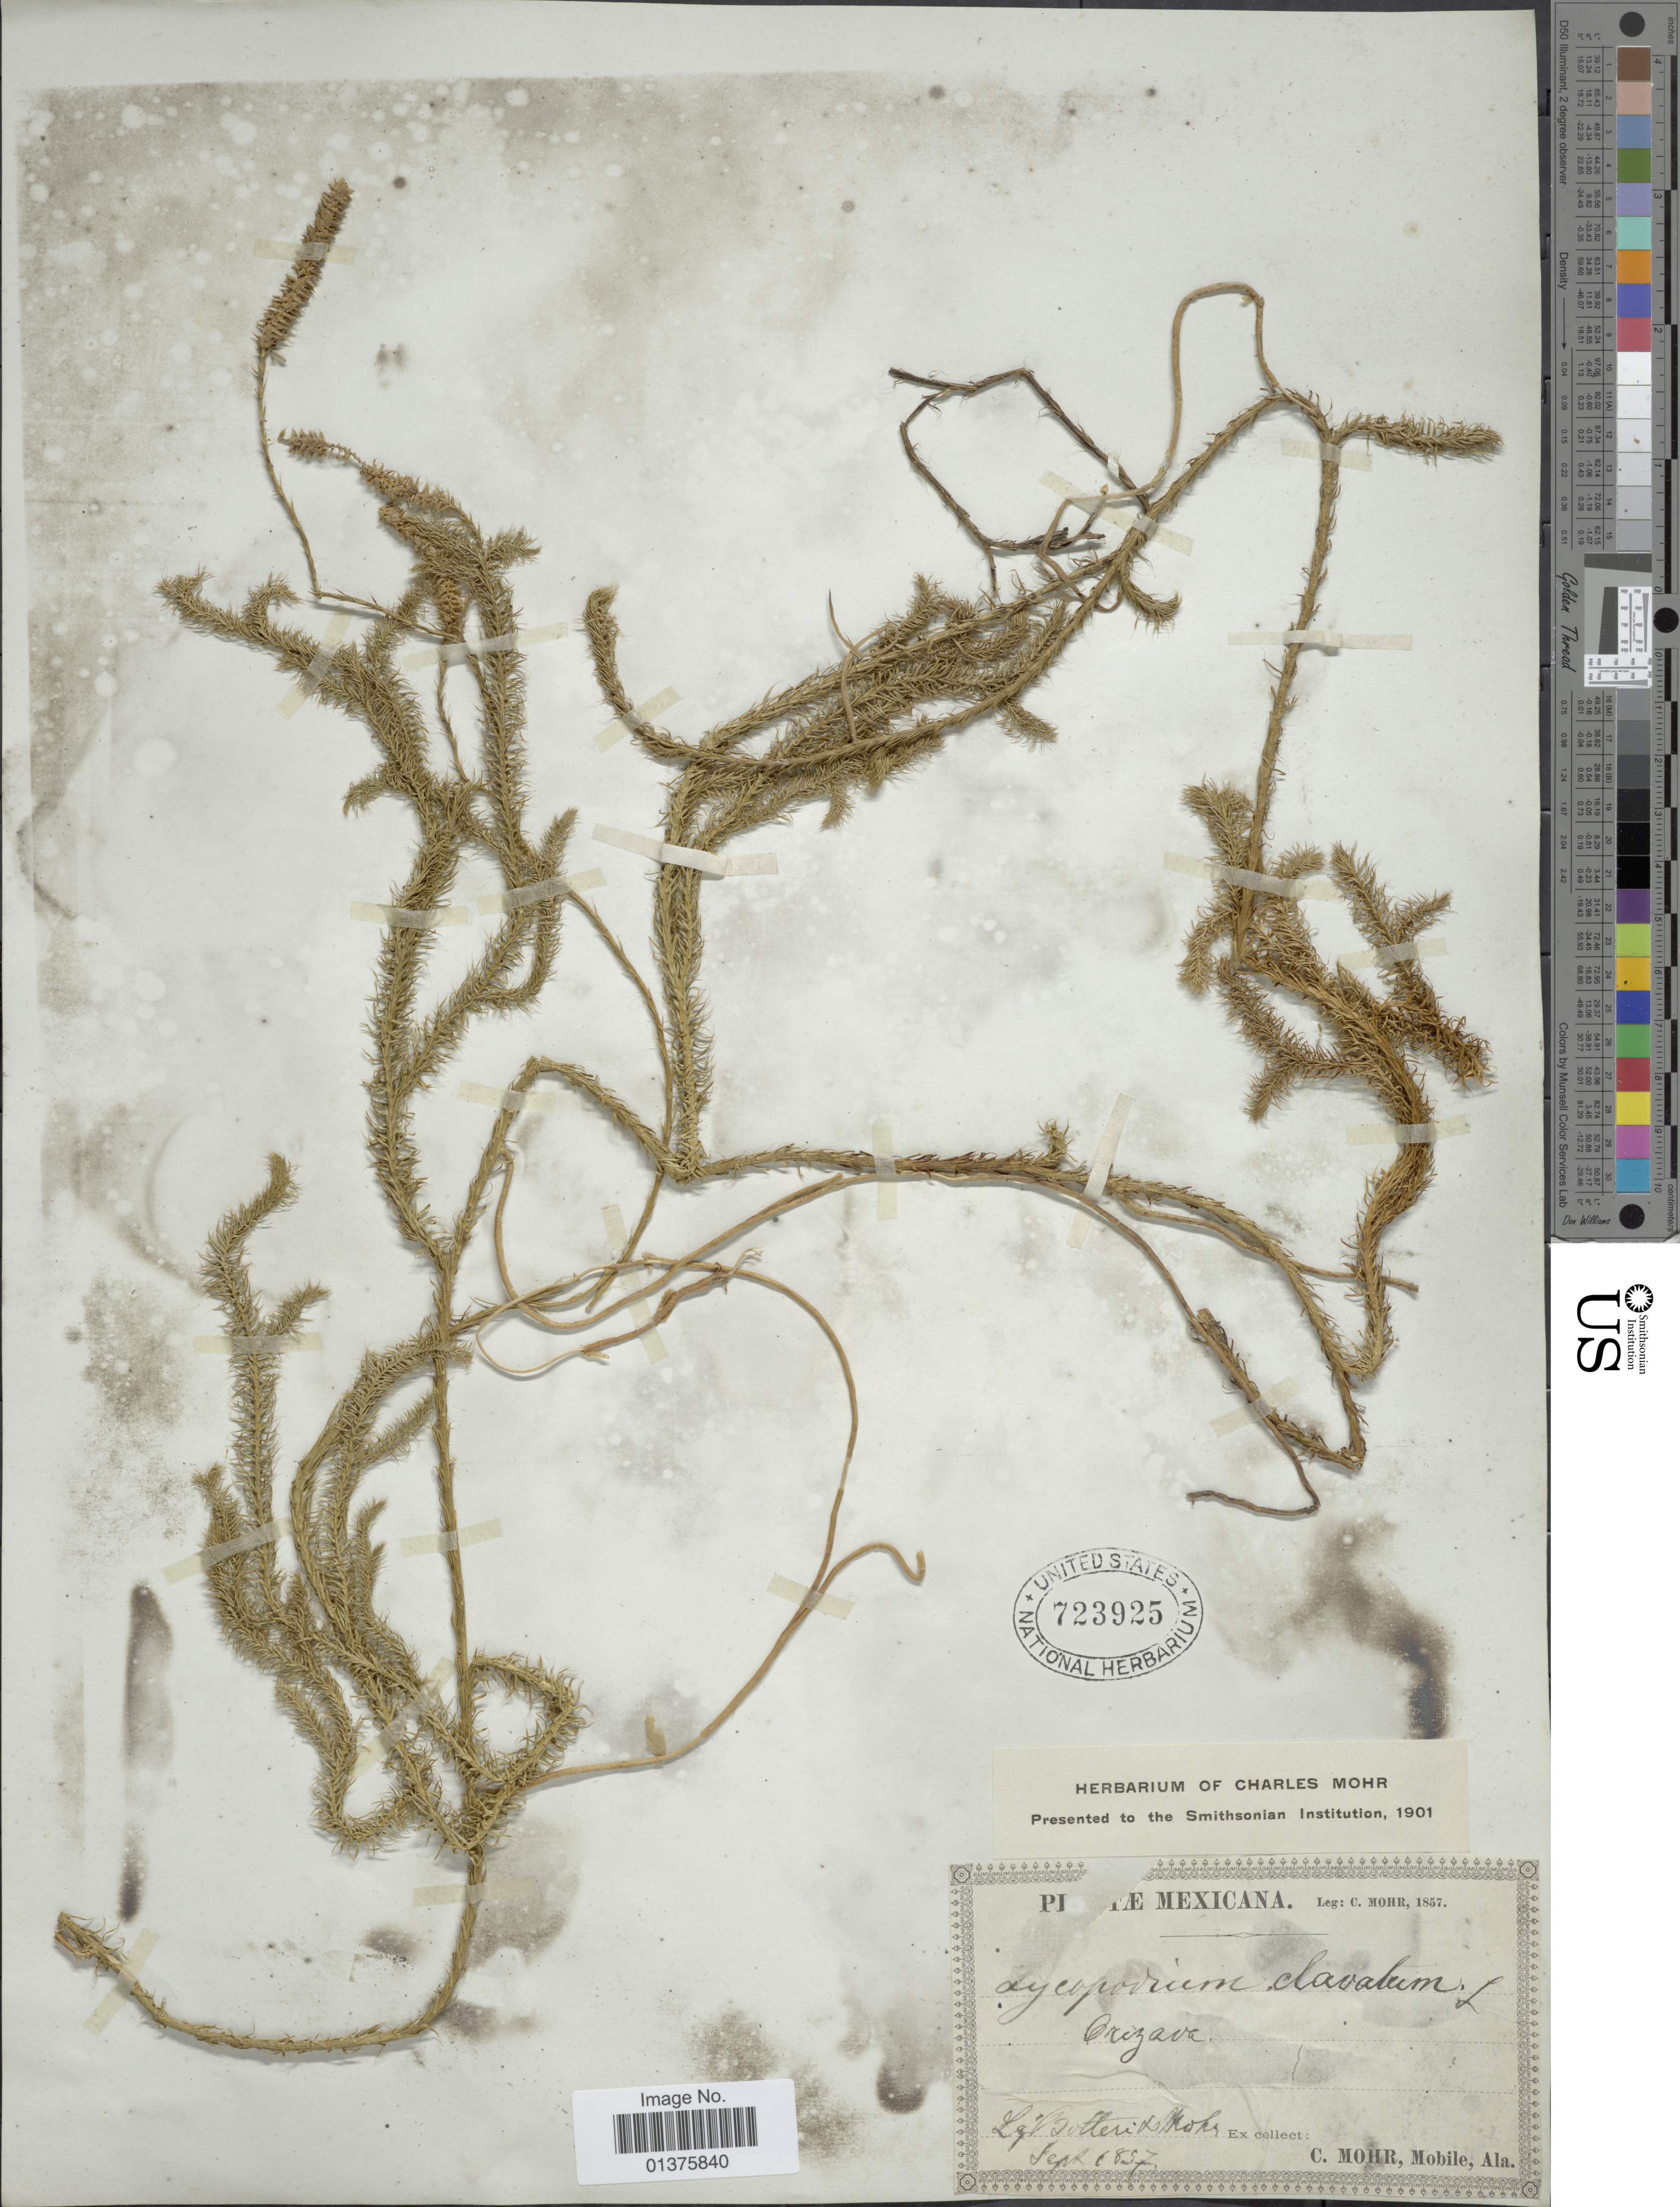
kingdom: Plantae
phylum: Tracheophyta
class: Lycopodiopsida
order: Lycopodiales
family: Lycopodiaceae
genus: Lycopodium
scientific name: Lycopodium clavatum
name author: L.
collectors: C. T. Mohr & M. Botteri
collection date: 1857-09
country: Mexico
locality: Orizaba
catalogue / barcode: US 723925